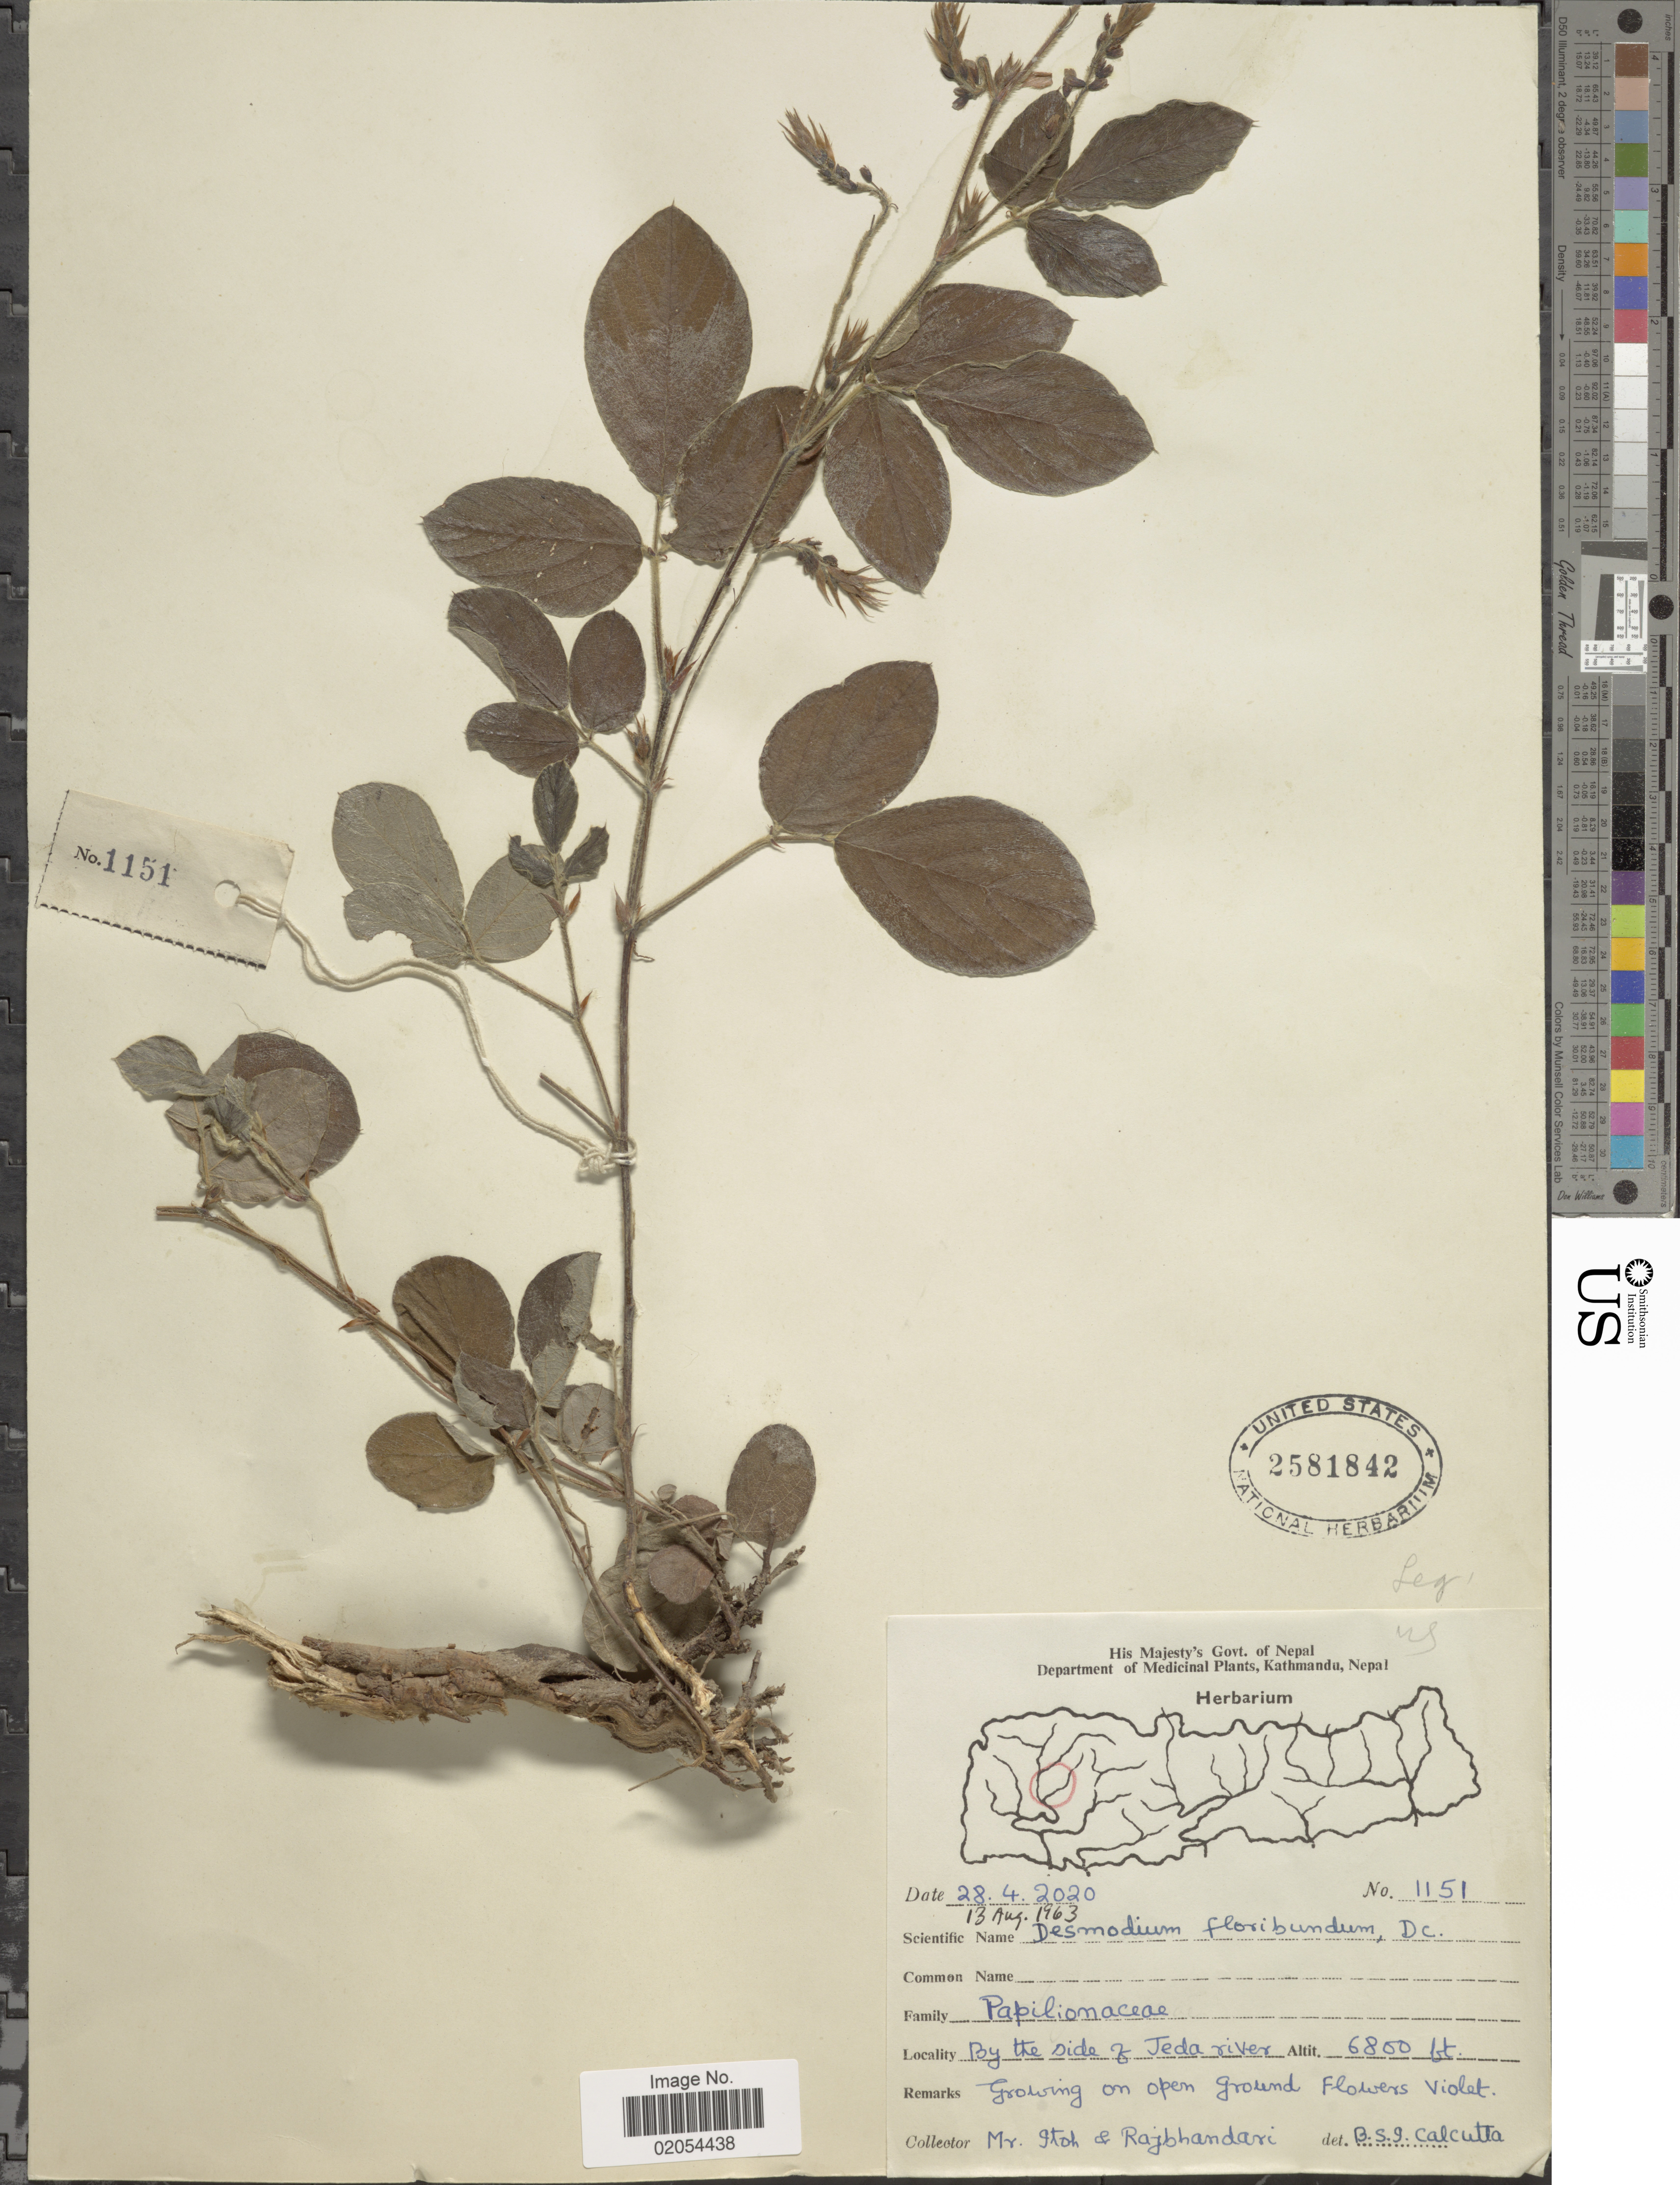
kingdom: Plantae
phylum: Tracheophyta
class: Magnoliopsida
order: Fabales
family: Fabaceae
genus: Ototropis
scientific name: Ototropis multiflora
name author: (DC.) H. Ohashi & K. Ohashi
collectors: M. Itoh & I. Rajbhandari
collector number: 1151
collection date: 1963-08-13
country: Nepal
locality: By the side of Jeda river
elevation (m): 2073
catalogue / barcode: US 2581842